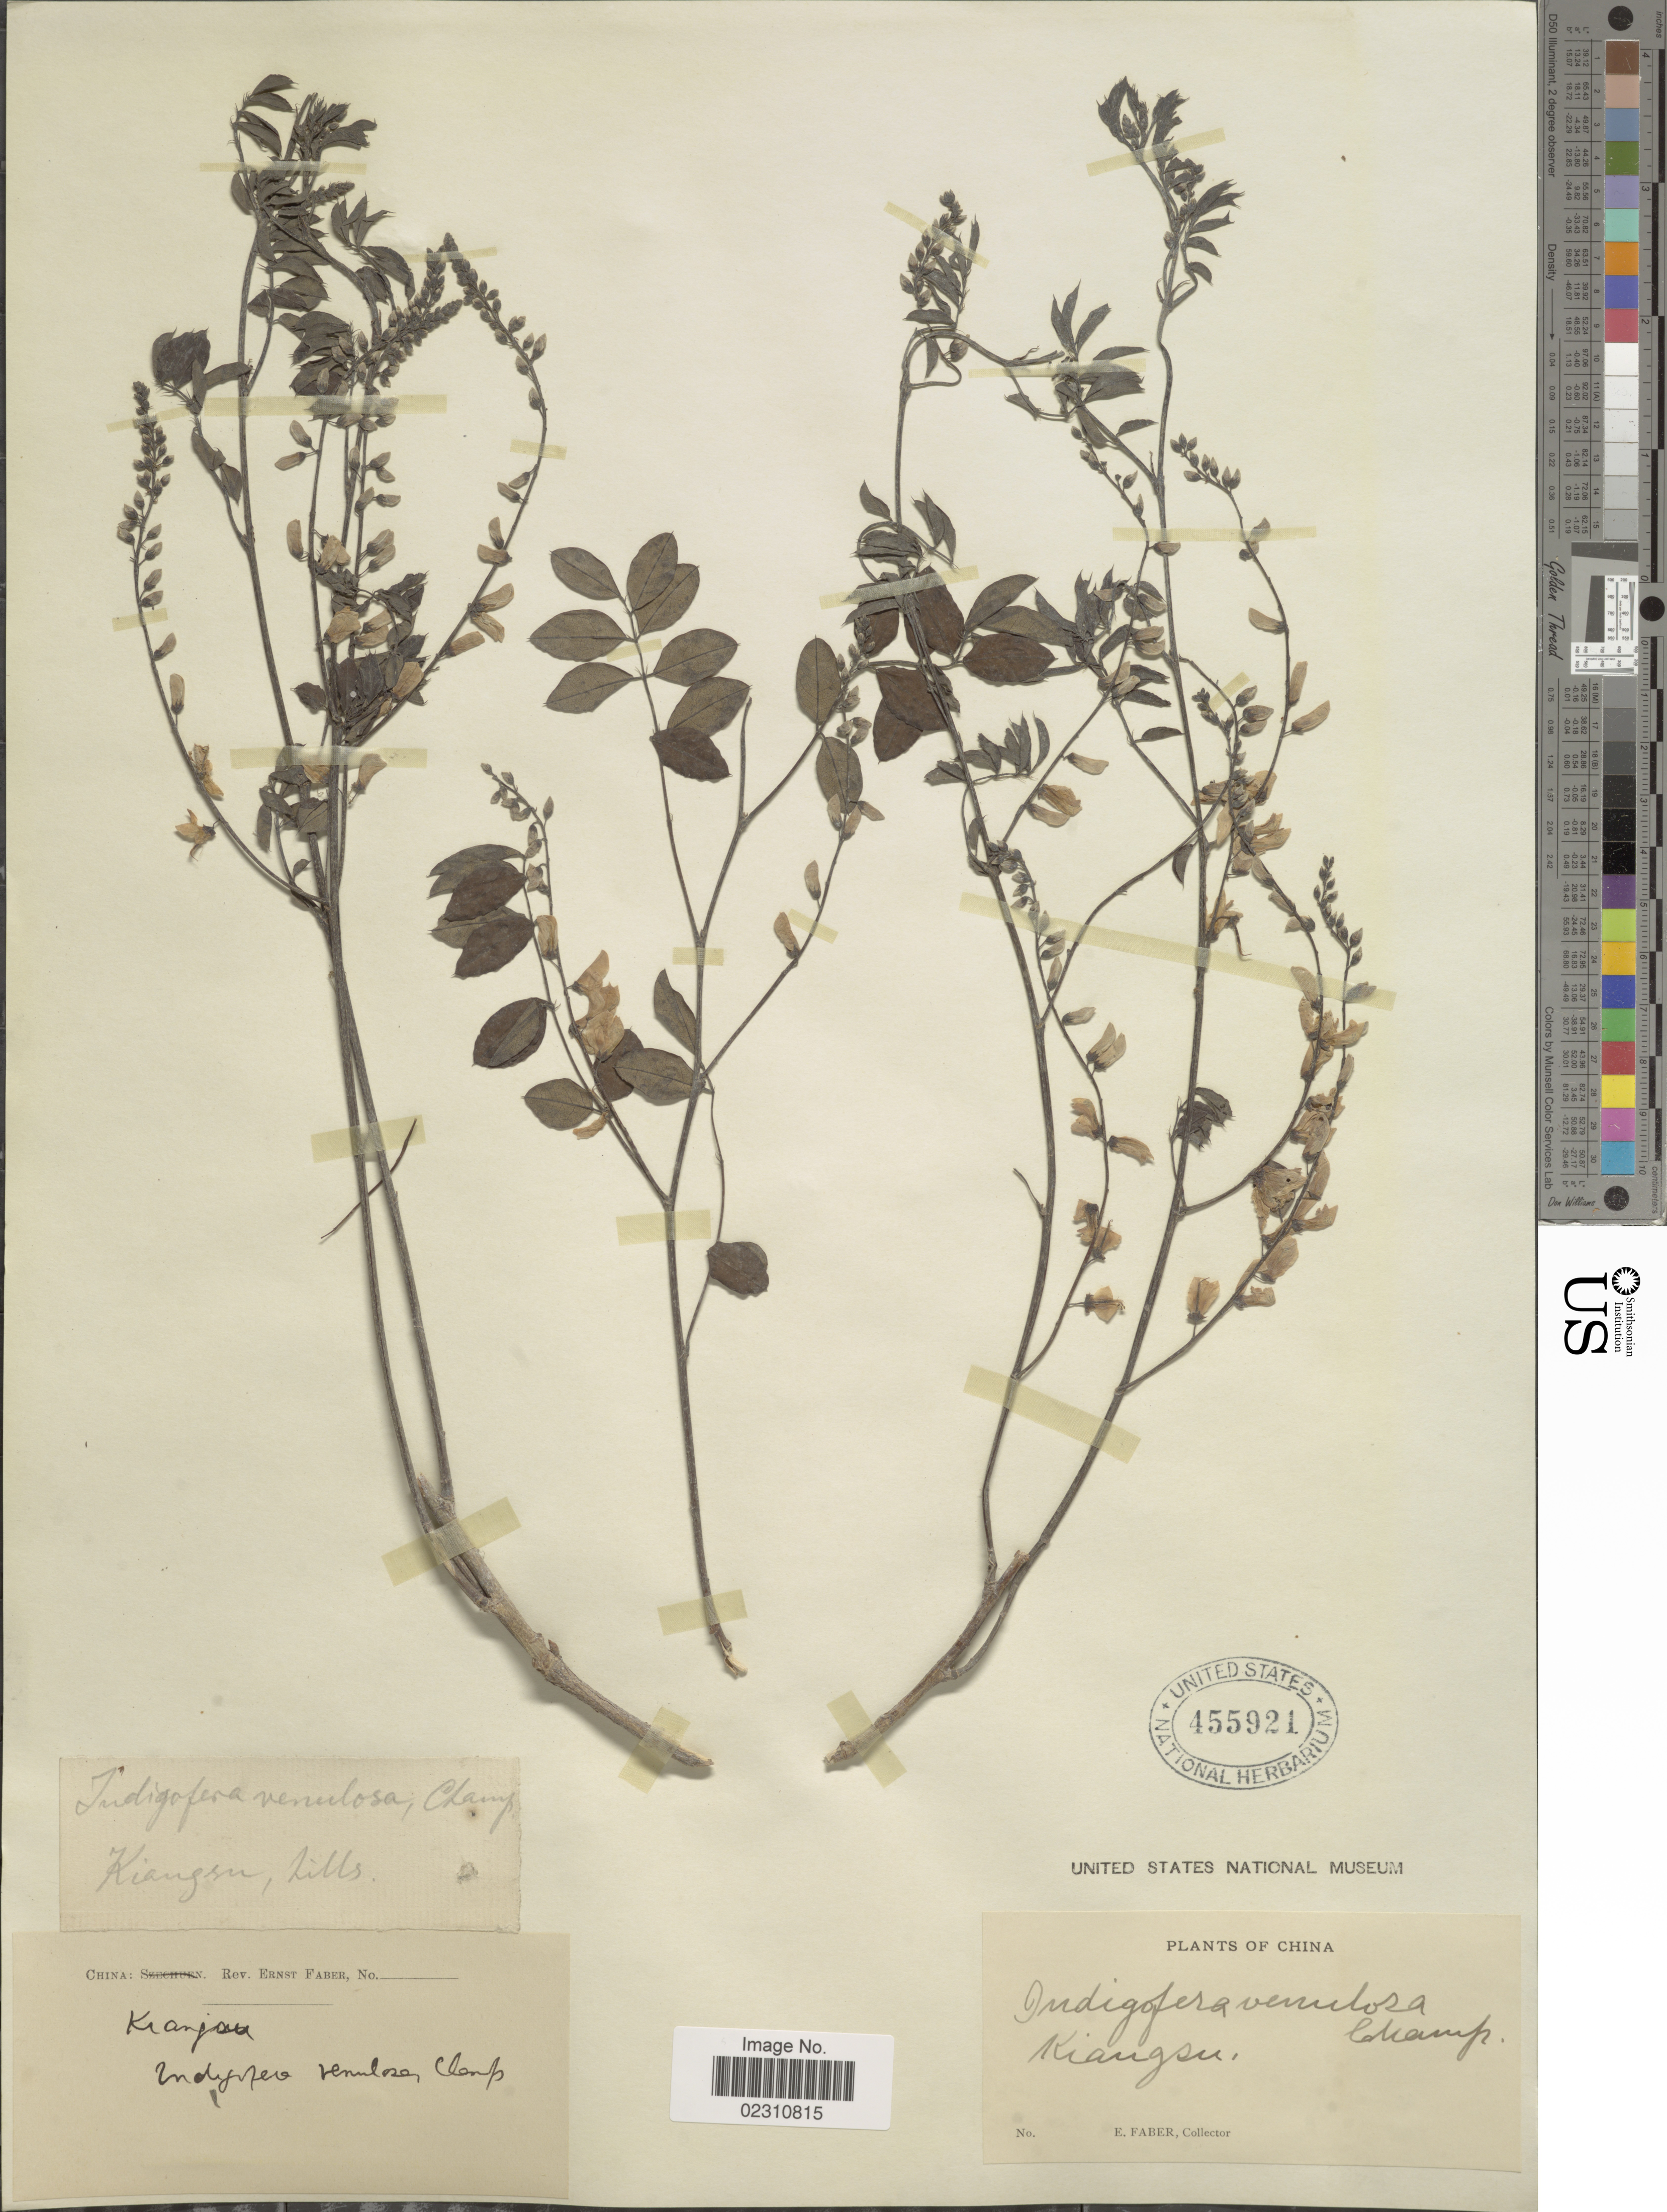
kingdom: Plantae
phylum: Tracheophyta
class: Magnoliopsida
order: Fabales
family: Fabaceae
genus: Indigofera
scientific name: Indigofera decora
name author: Lindl.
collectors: E. Faber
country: China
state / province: Jiangsu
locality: Kiangsu. China.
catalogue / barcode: US 455921